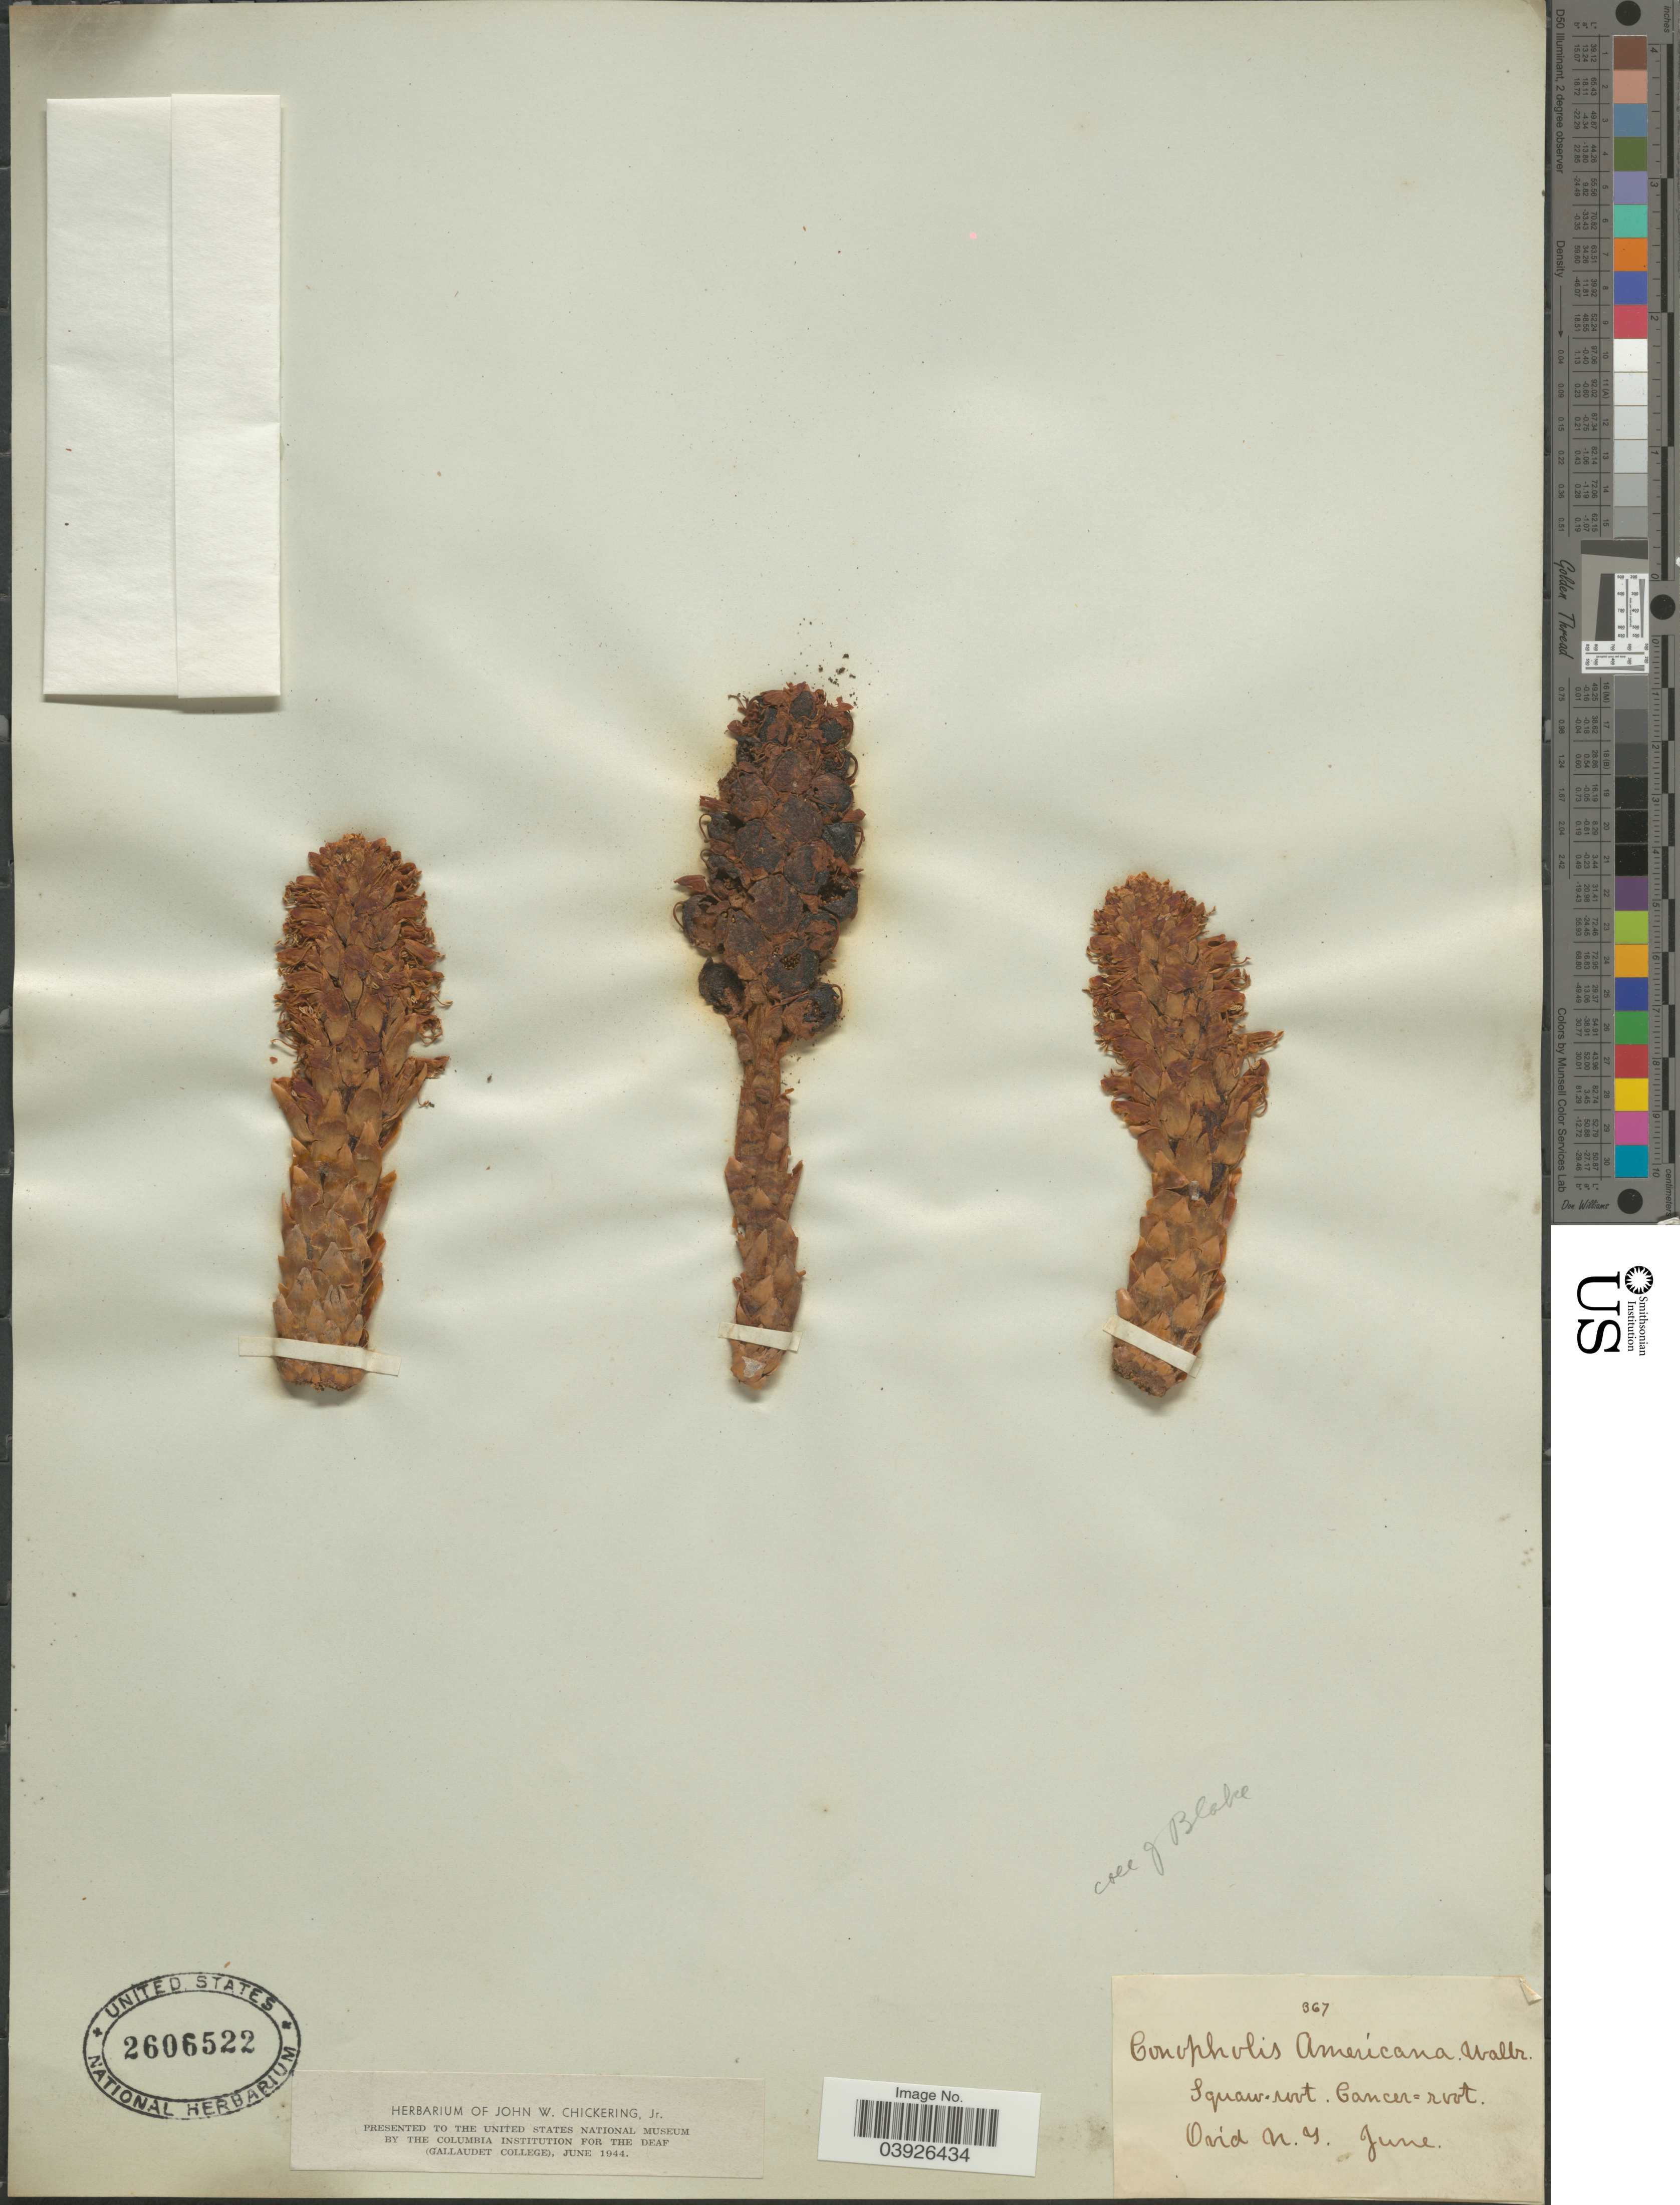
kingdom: Plantae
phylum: Tracheophyta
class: Magnoliopsida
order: Lamiales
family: Orobanchaceae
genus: Conopholis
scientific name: Conopholis americana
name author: (L. f.) Wallr.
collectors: J. Blake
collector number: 367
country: United States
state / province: New York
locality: Ovid.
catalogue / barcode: US 2606522